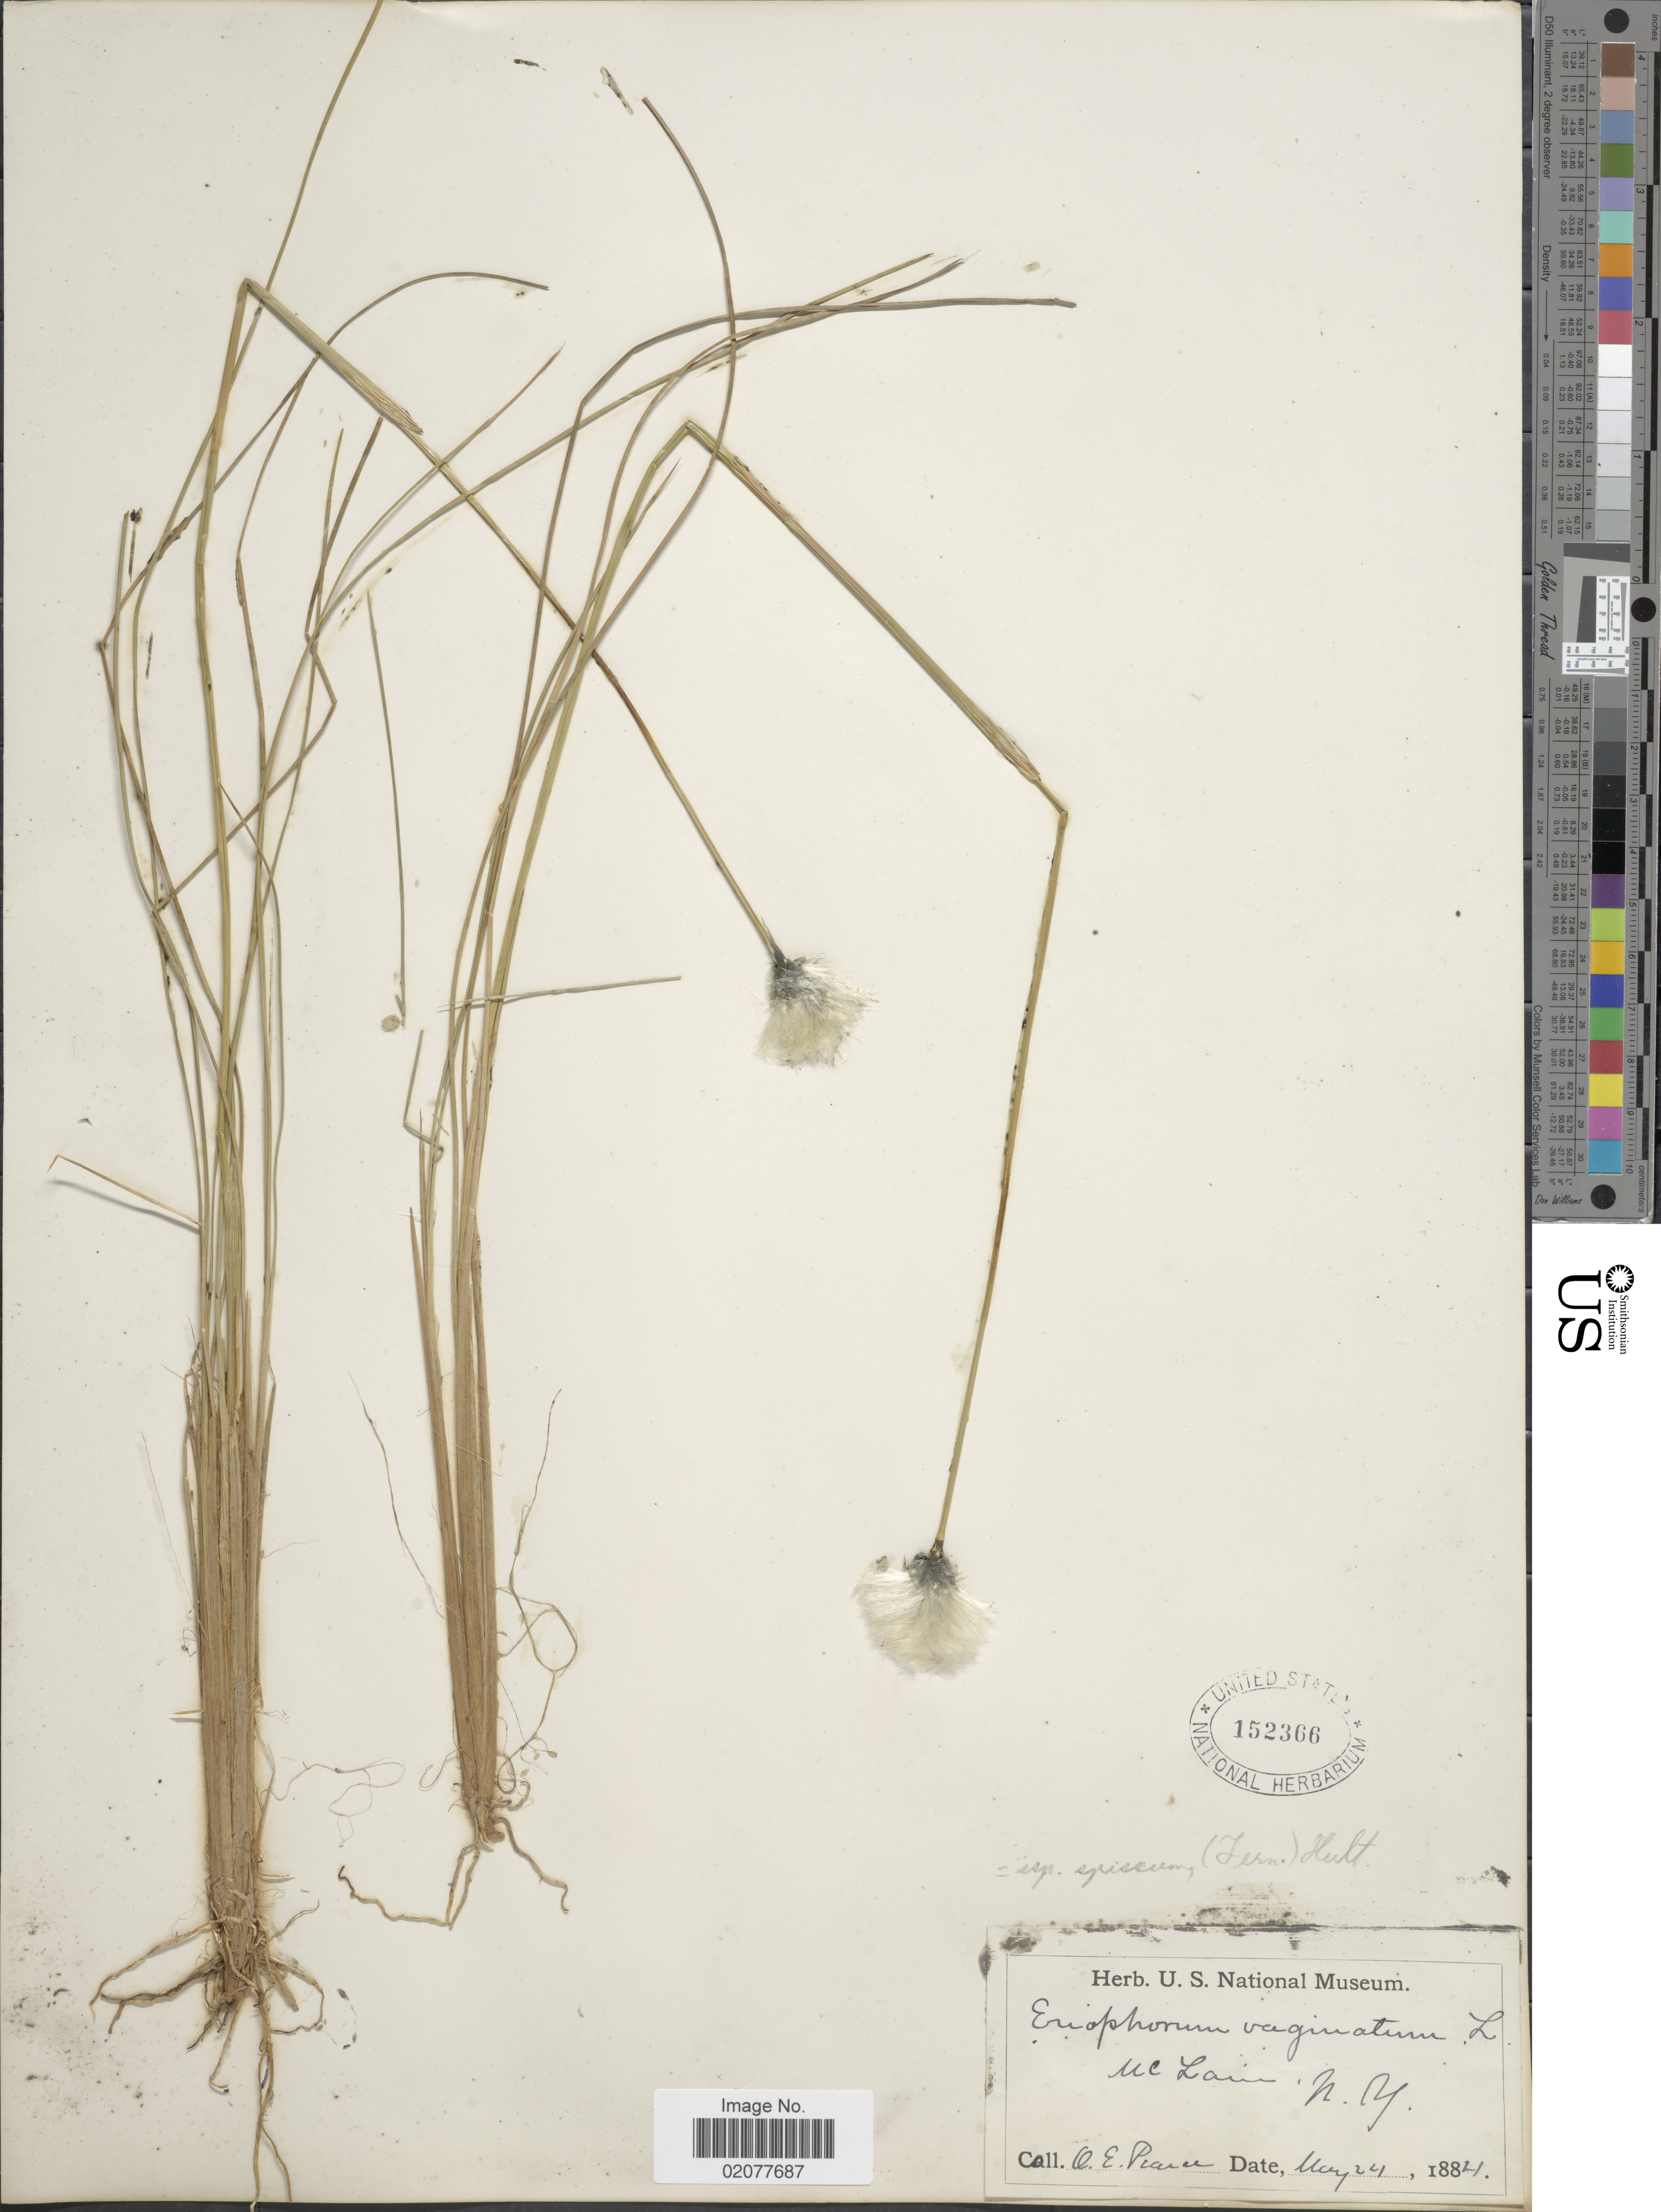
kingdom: Plantae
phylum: Tracheophyta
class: Liliopsida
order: Poales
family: Cyperaceae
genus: Eriophorum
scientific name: Eriophorum spissum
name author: Fernald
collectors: O. E. Pearce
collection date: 1884-05-24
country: United States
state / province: New York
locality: Mc Lain, N.Y.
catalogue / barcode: US 152366